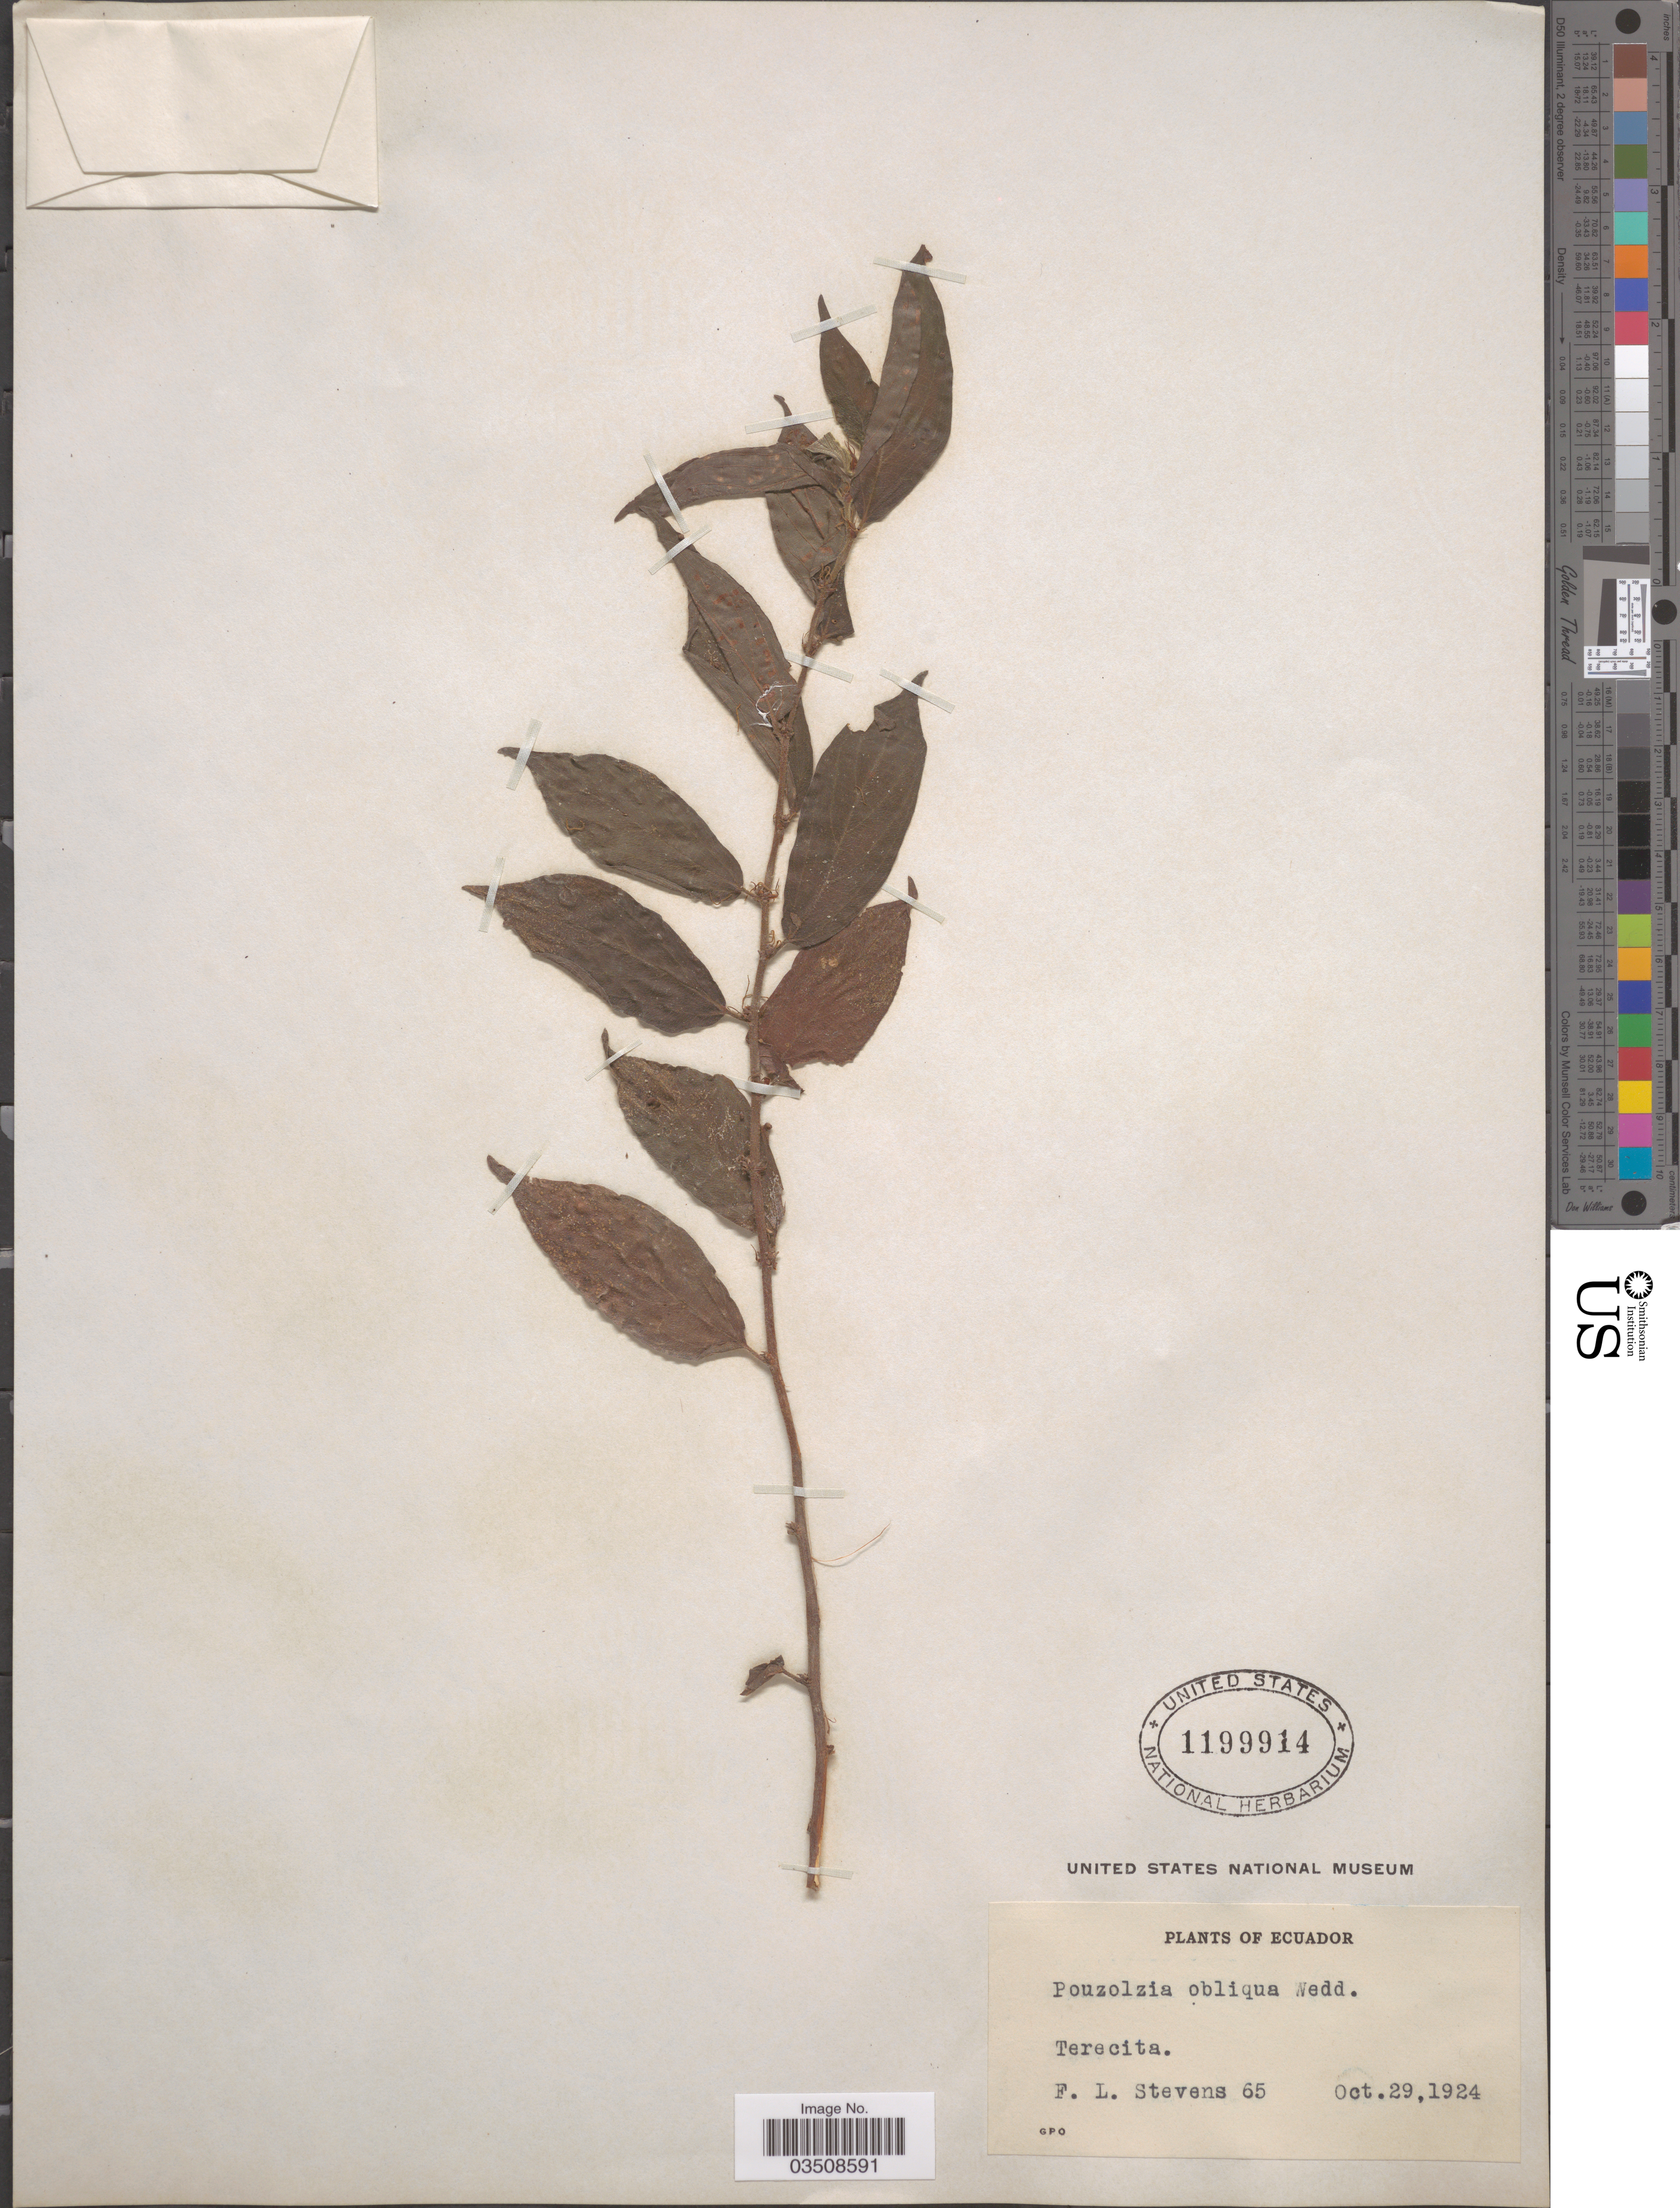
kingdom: Plantae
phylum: Tracheophyta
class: Magnoliopsida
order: Rosales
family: Urticaceae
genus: Pouzolzia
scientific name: Pouzolzia obliqua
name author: (Poepp.) Gaudich.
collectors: F. L. Stevens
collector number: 65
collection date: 1924-10-29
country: Ecuador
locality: Terecita.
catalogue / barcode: US 1199914